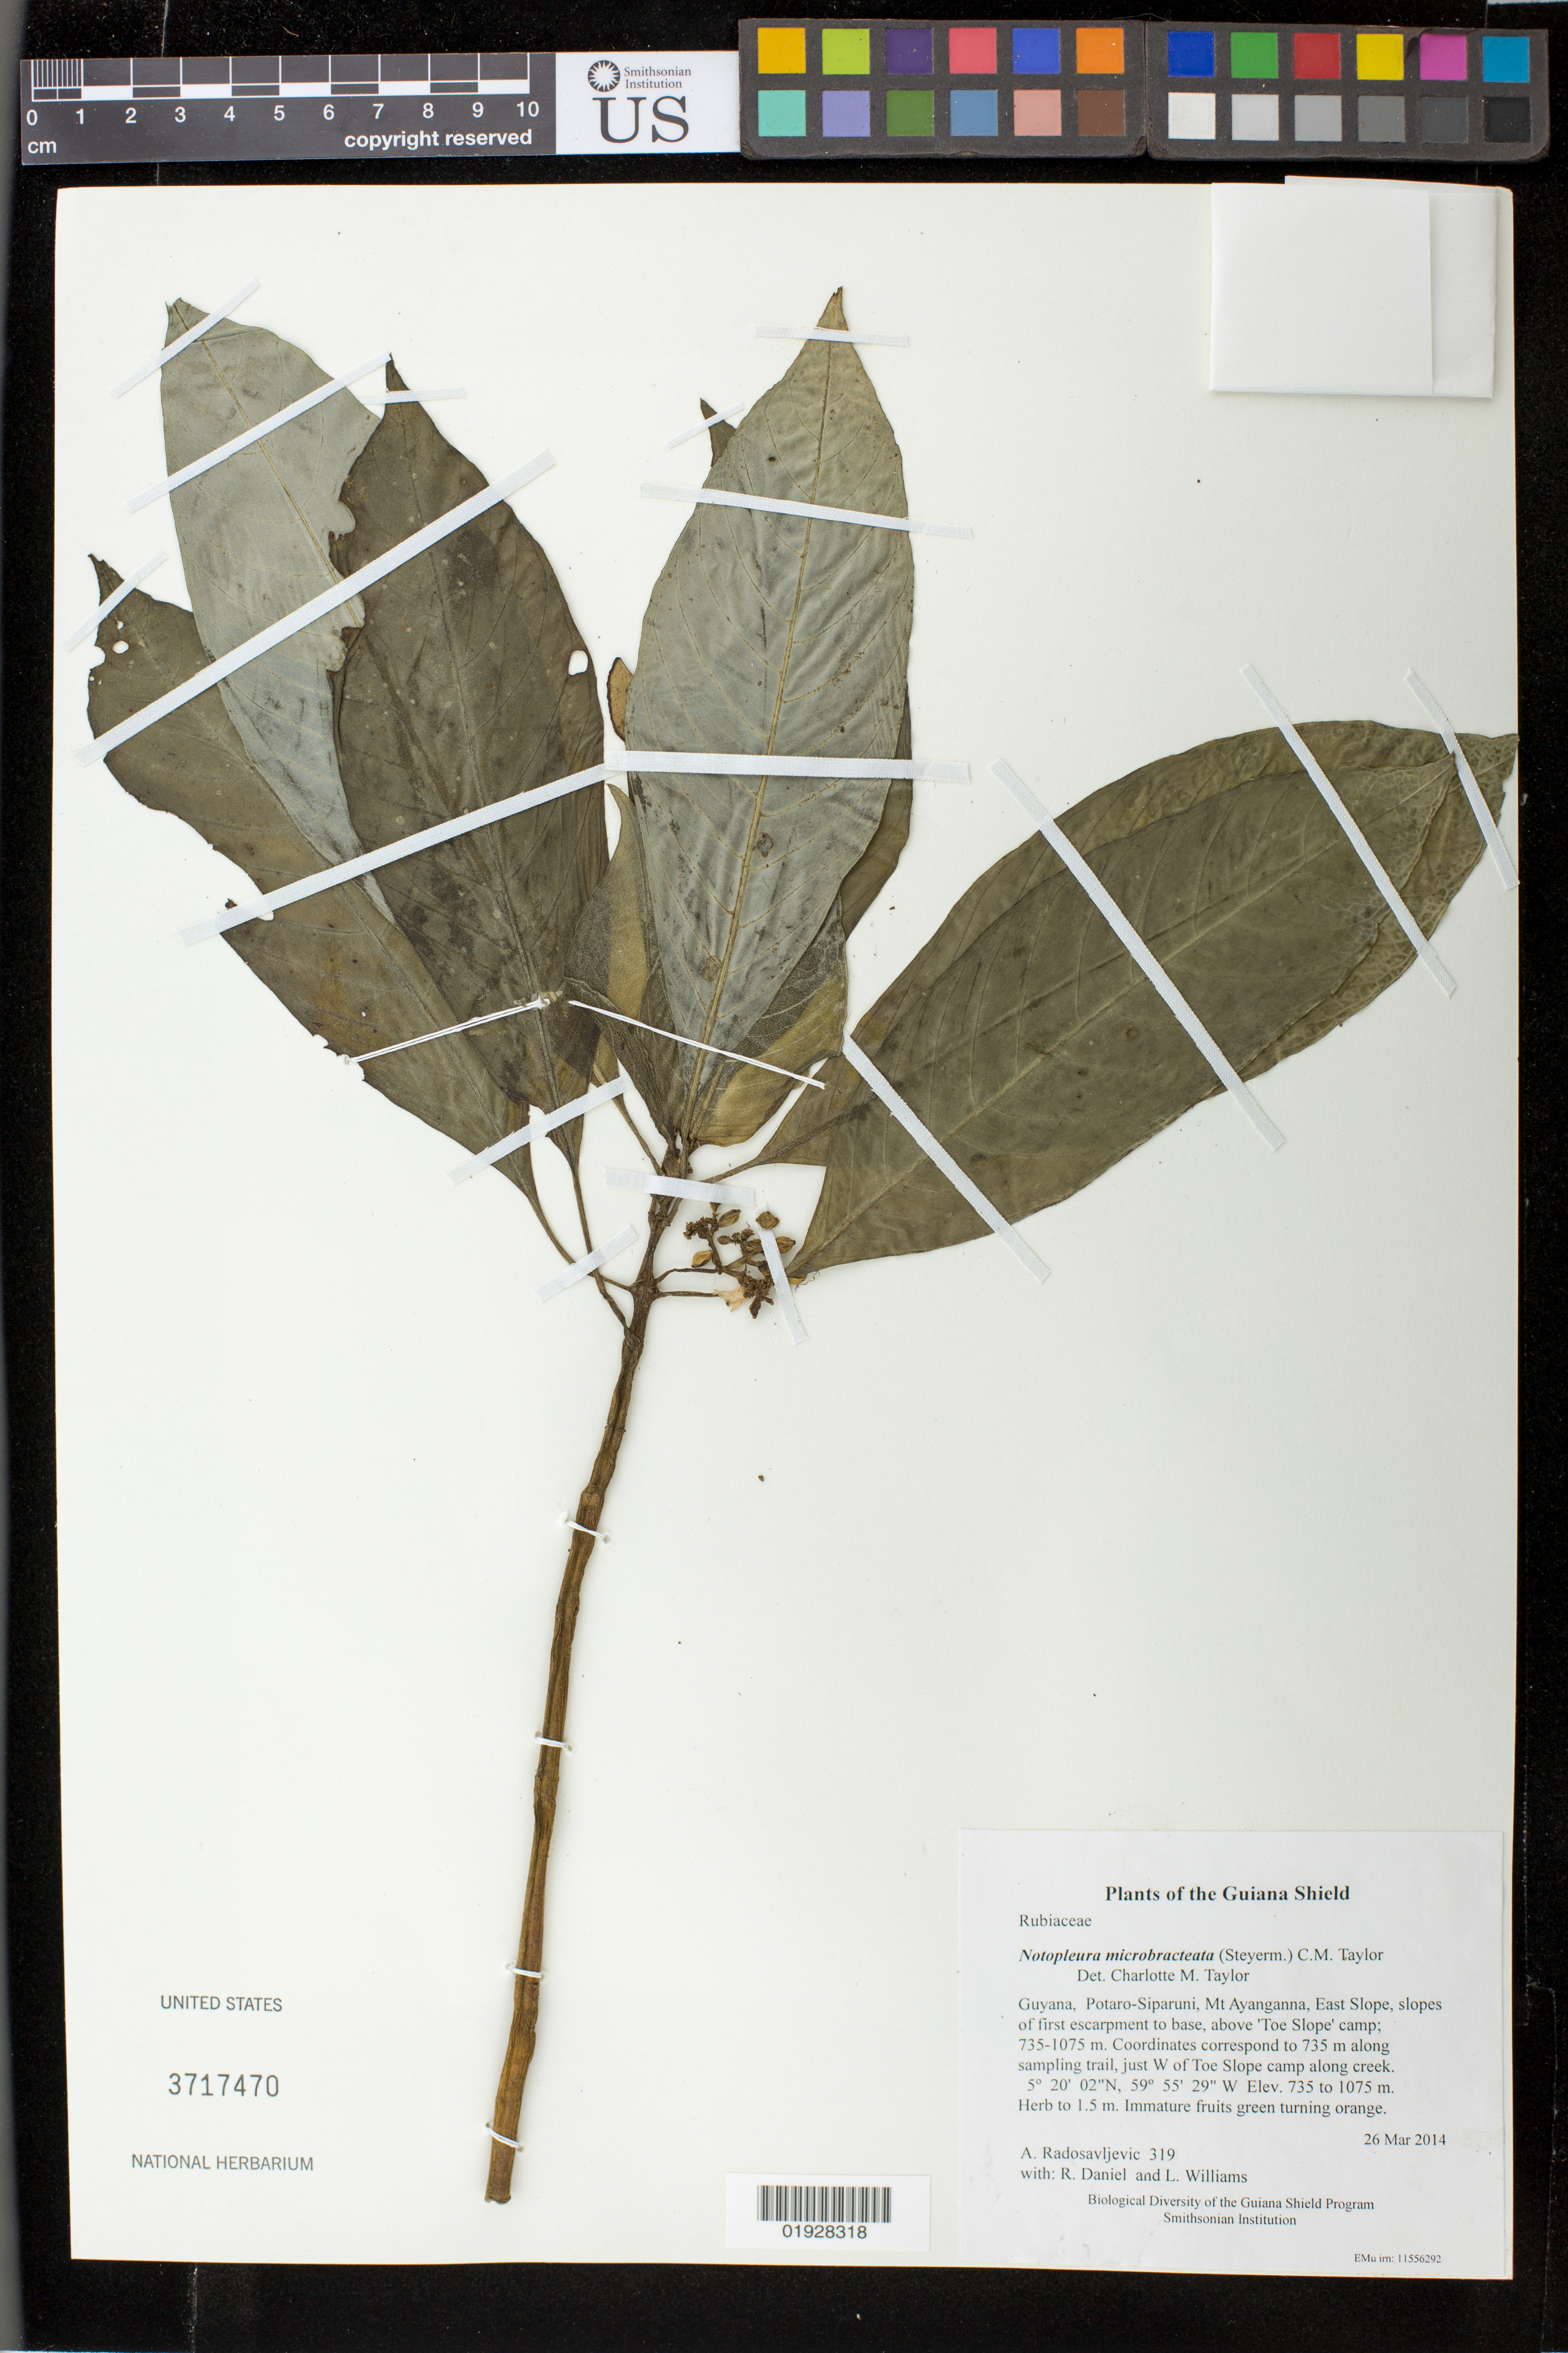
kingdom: Plantae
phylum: Tracheophyta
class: Magnoliopsida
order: Gentianales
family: Rubiaceae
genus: Notopleura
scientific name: Notopleura microbracteata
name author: (Steyerm.) C.M. Taylor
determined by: Taylor, Charlotte M.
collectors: A. Radosavljevic, R. Daniel & L. Williams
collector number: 319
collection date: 2014-03-26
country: Guyana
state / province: Potaro-Siparuni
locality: Mt Ayanganna, East Slope, slopes of first escarpment to base, above 'Toe Slope' camp; 735-1075 m. Coordinates correspond to 735 m along sampling trail, just W of Toe Slope camp along creek.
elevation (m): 735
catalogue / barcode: US 3717470